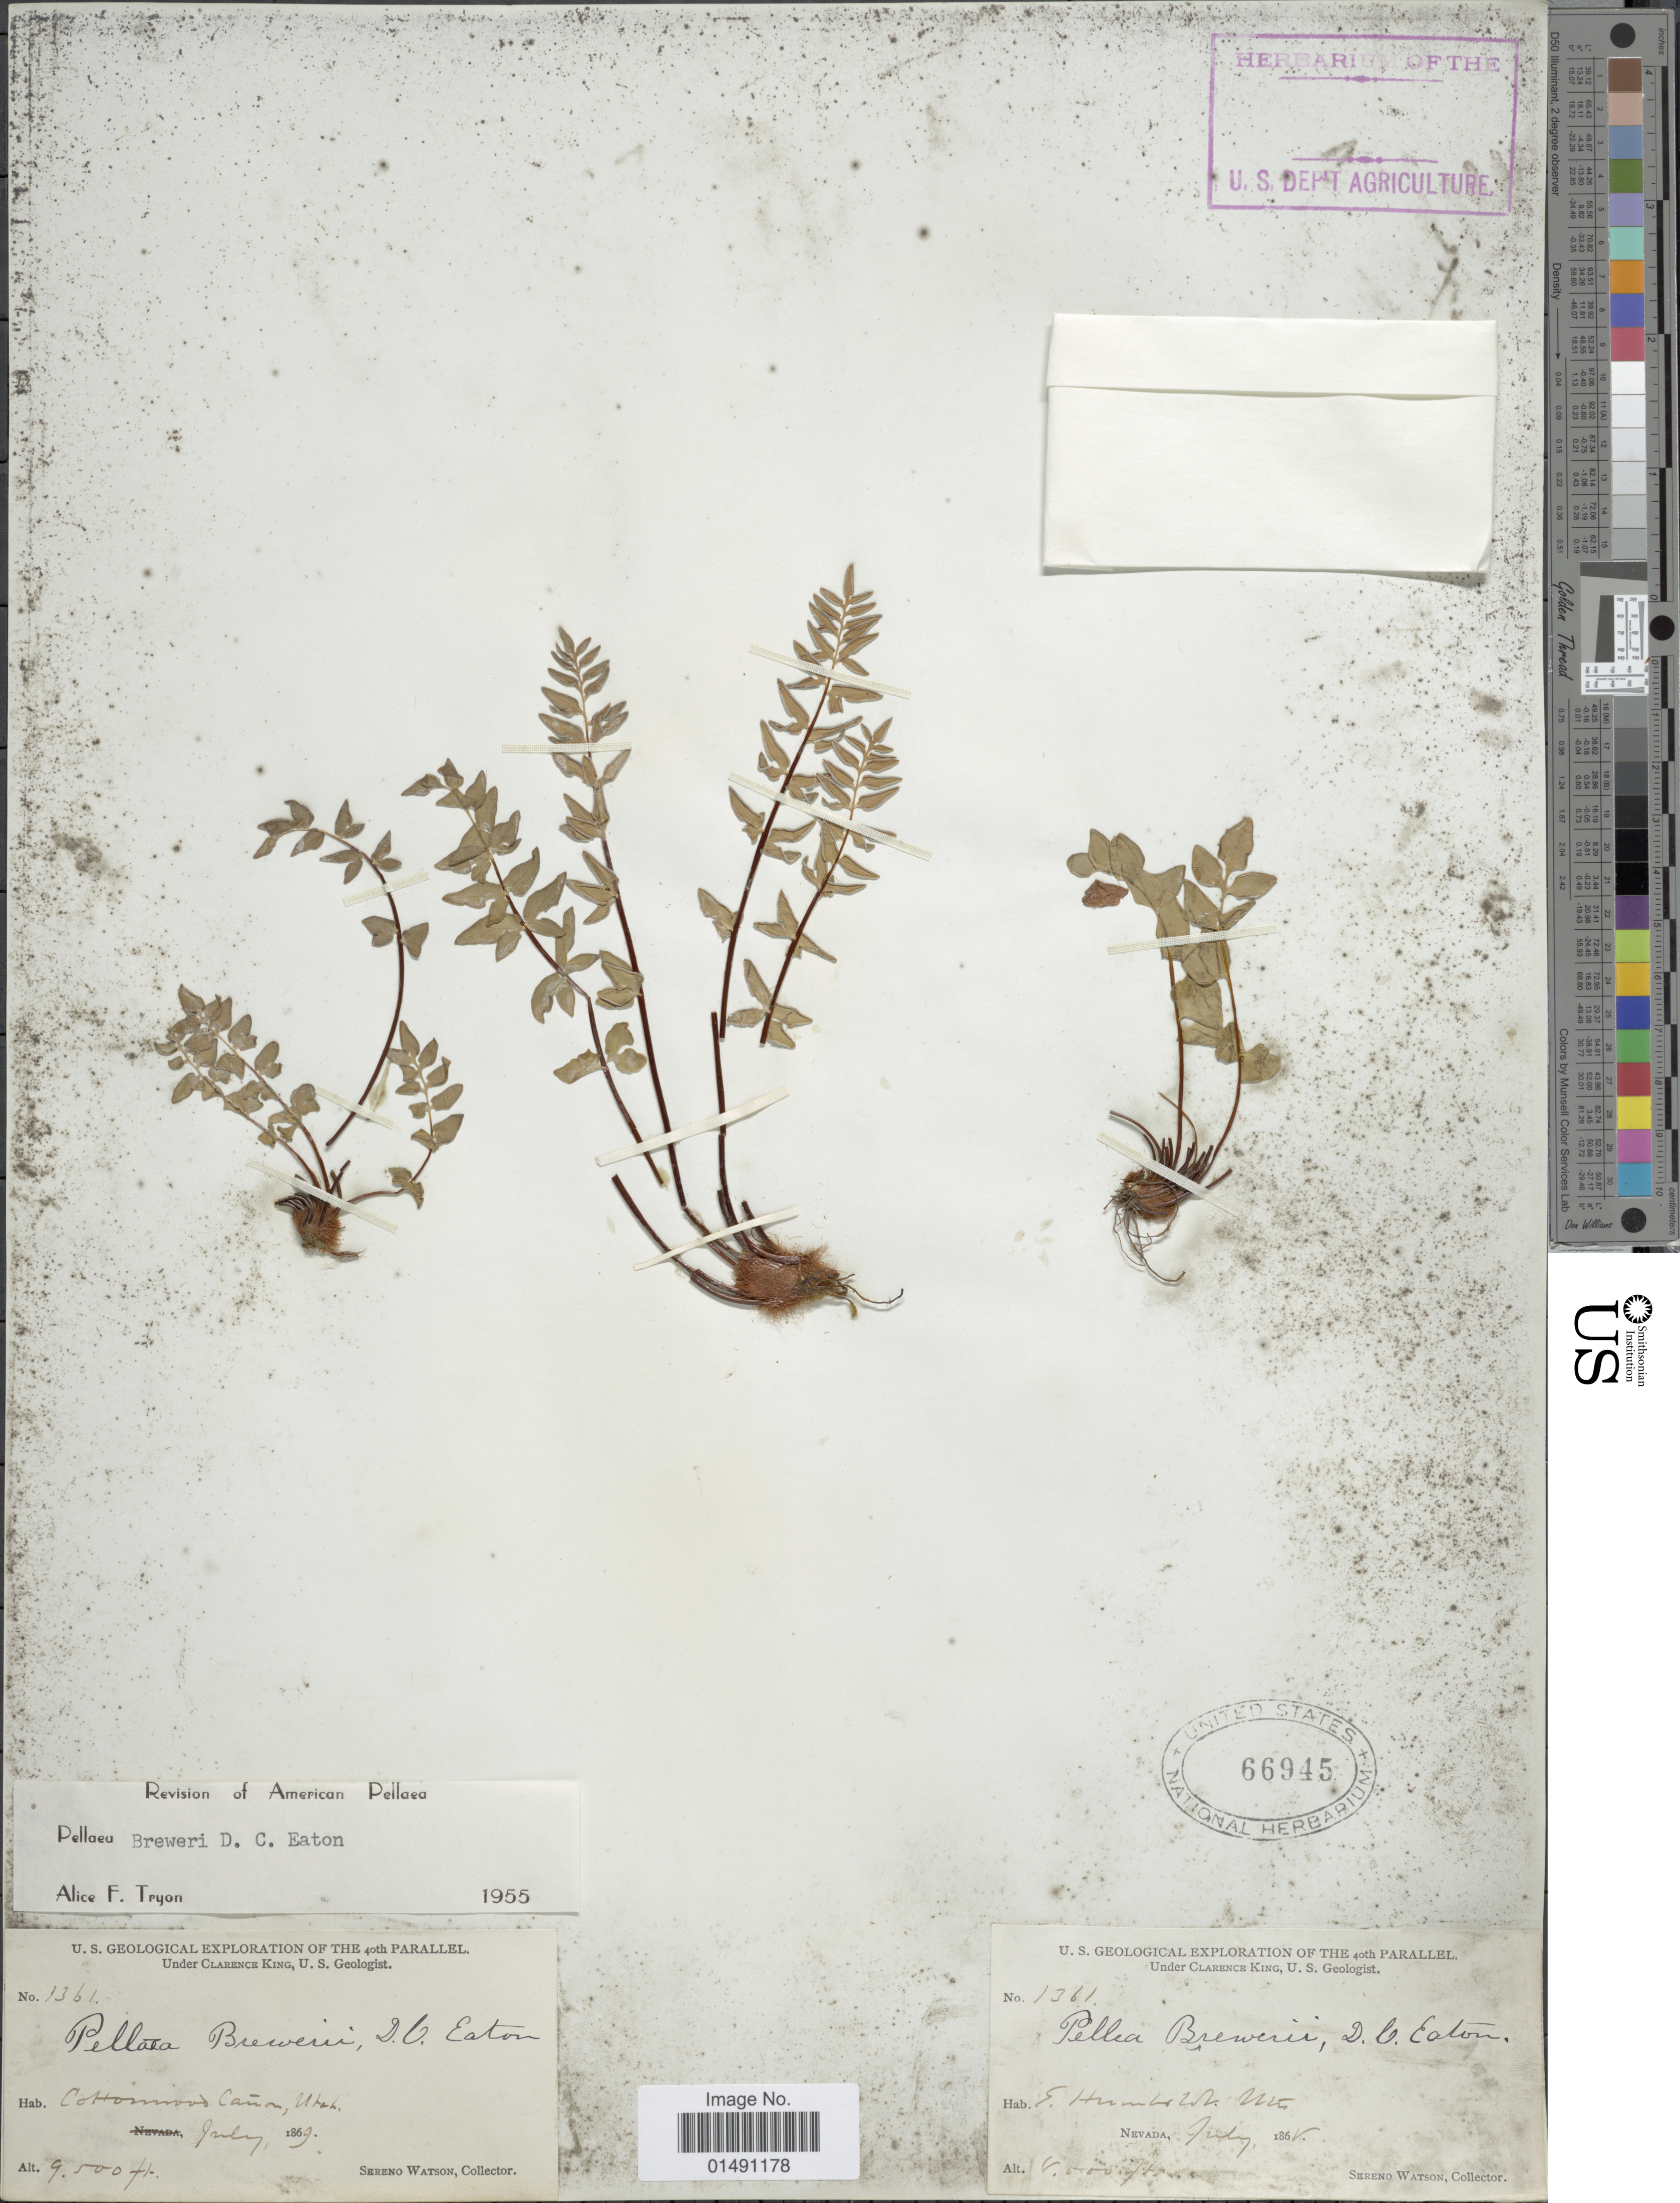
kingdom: Plantae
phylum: Tracheophyta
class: Polypodiopsida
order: Polypodiales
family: Pteridaceae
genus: Pellaea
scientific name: Pellaea breweri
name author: D.C. Eaton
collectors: S. Watson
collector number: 1361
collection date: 1869-07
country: United States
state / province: Nevada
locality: Cottinwood Cañon, Utah, E Humboldt Mtn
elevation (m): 2896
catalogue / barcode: US 66945